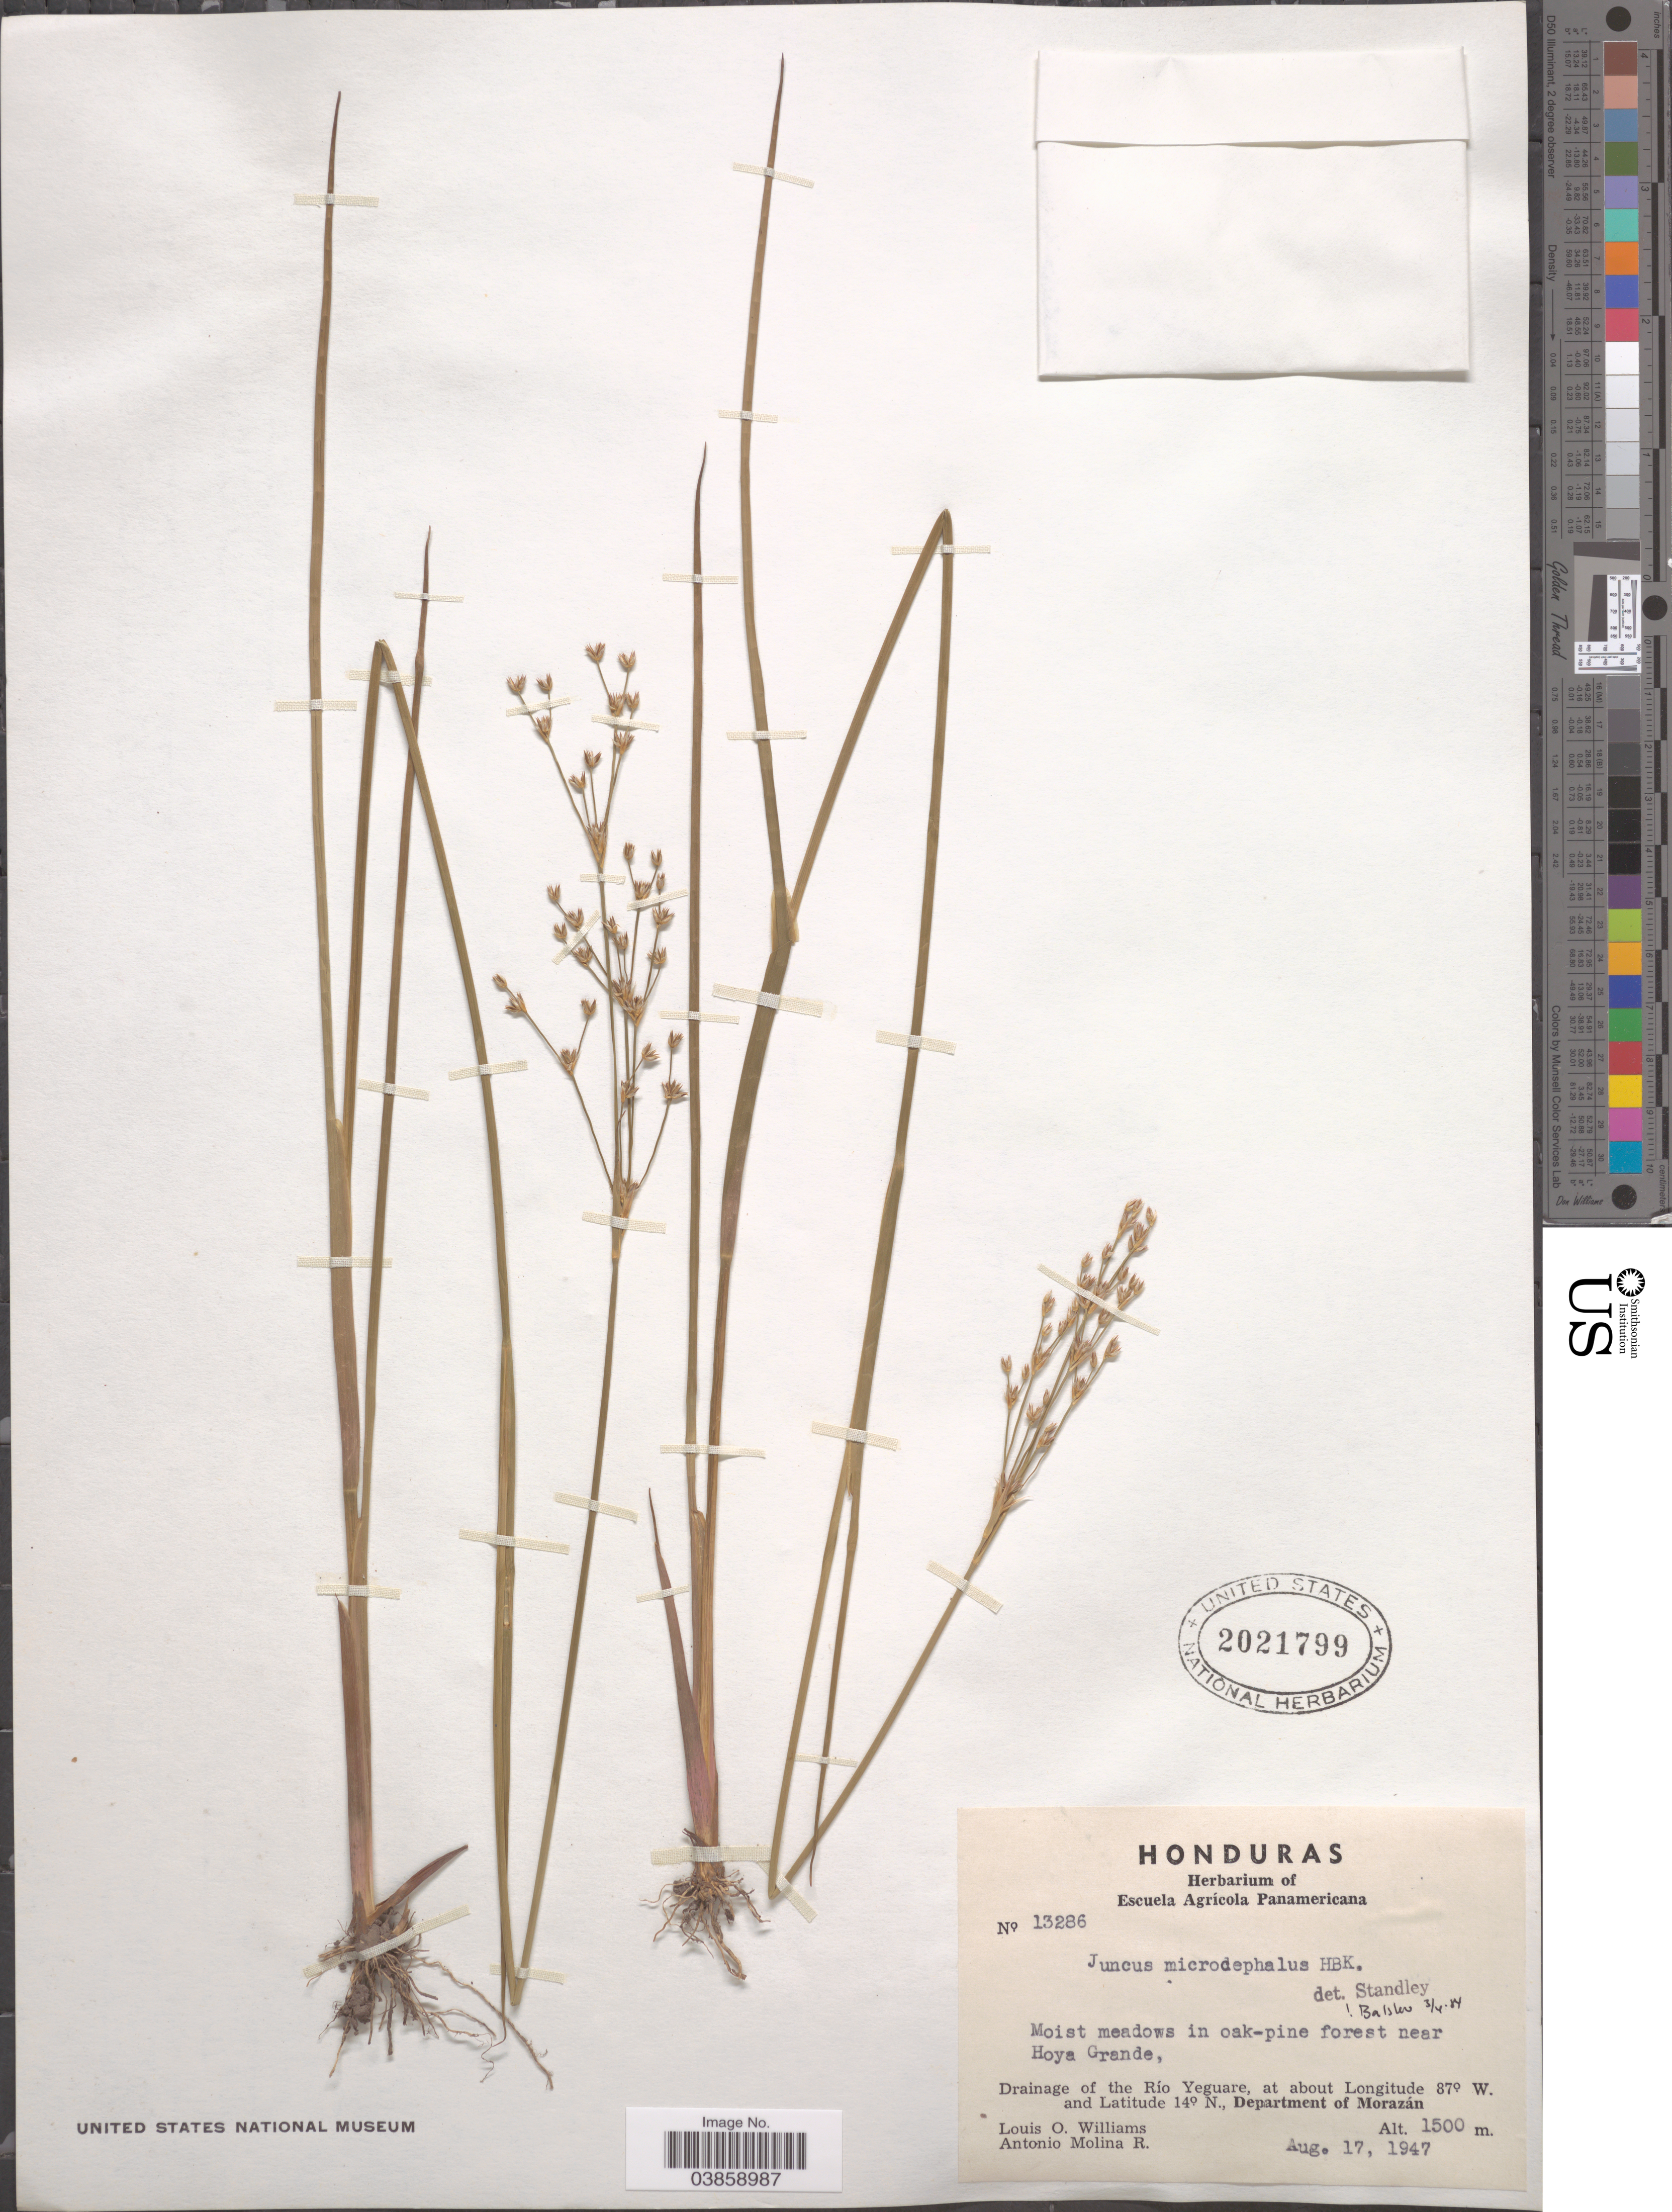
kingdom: Plantae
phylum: Tracheophyta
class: Liliopsida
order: Poales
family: Juncaceae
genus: Juncus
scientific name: Juncus microcephalus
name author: Kunth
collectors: L. O. Williams & A. Molina R.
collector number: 13286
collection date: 1947-08-17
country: Honduras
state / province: Fco. Morazán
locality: Near Hoya Grande, Drainage of the Río Yeguare, Department of Morazán.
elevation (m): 1500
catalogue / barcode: US 2021799